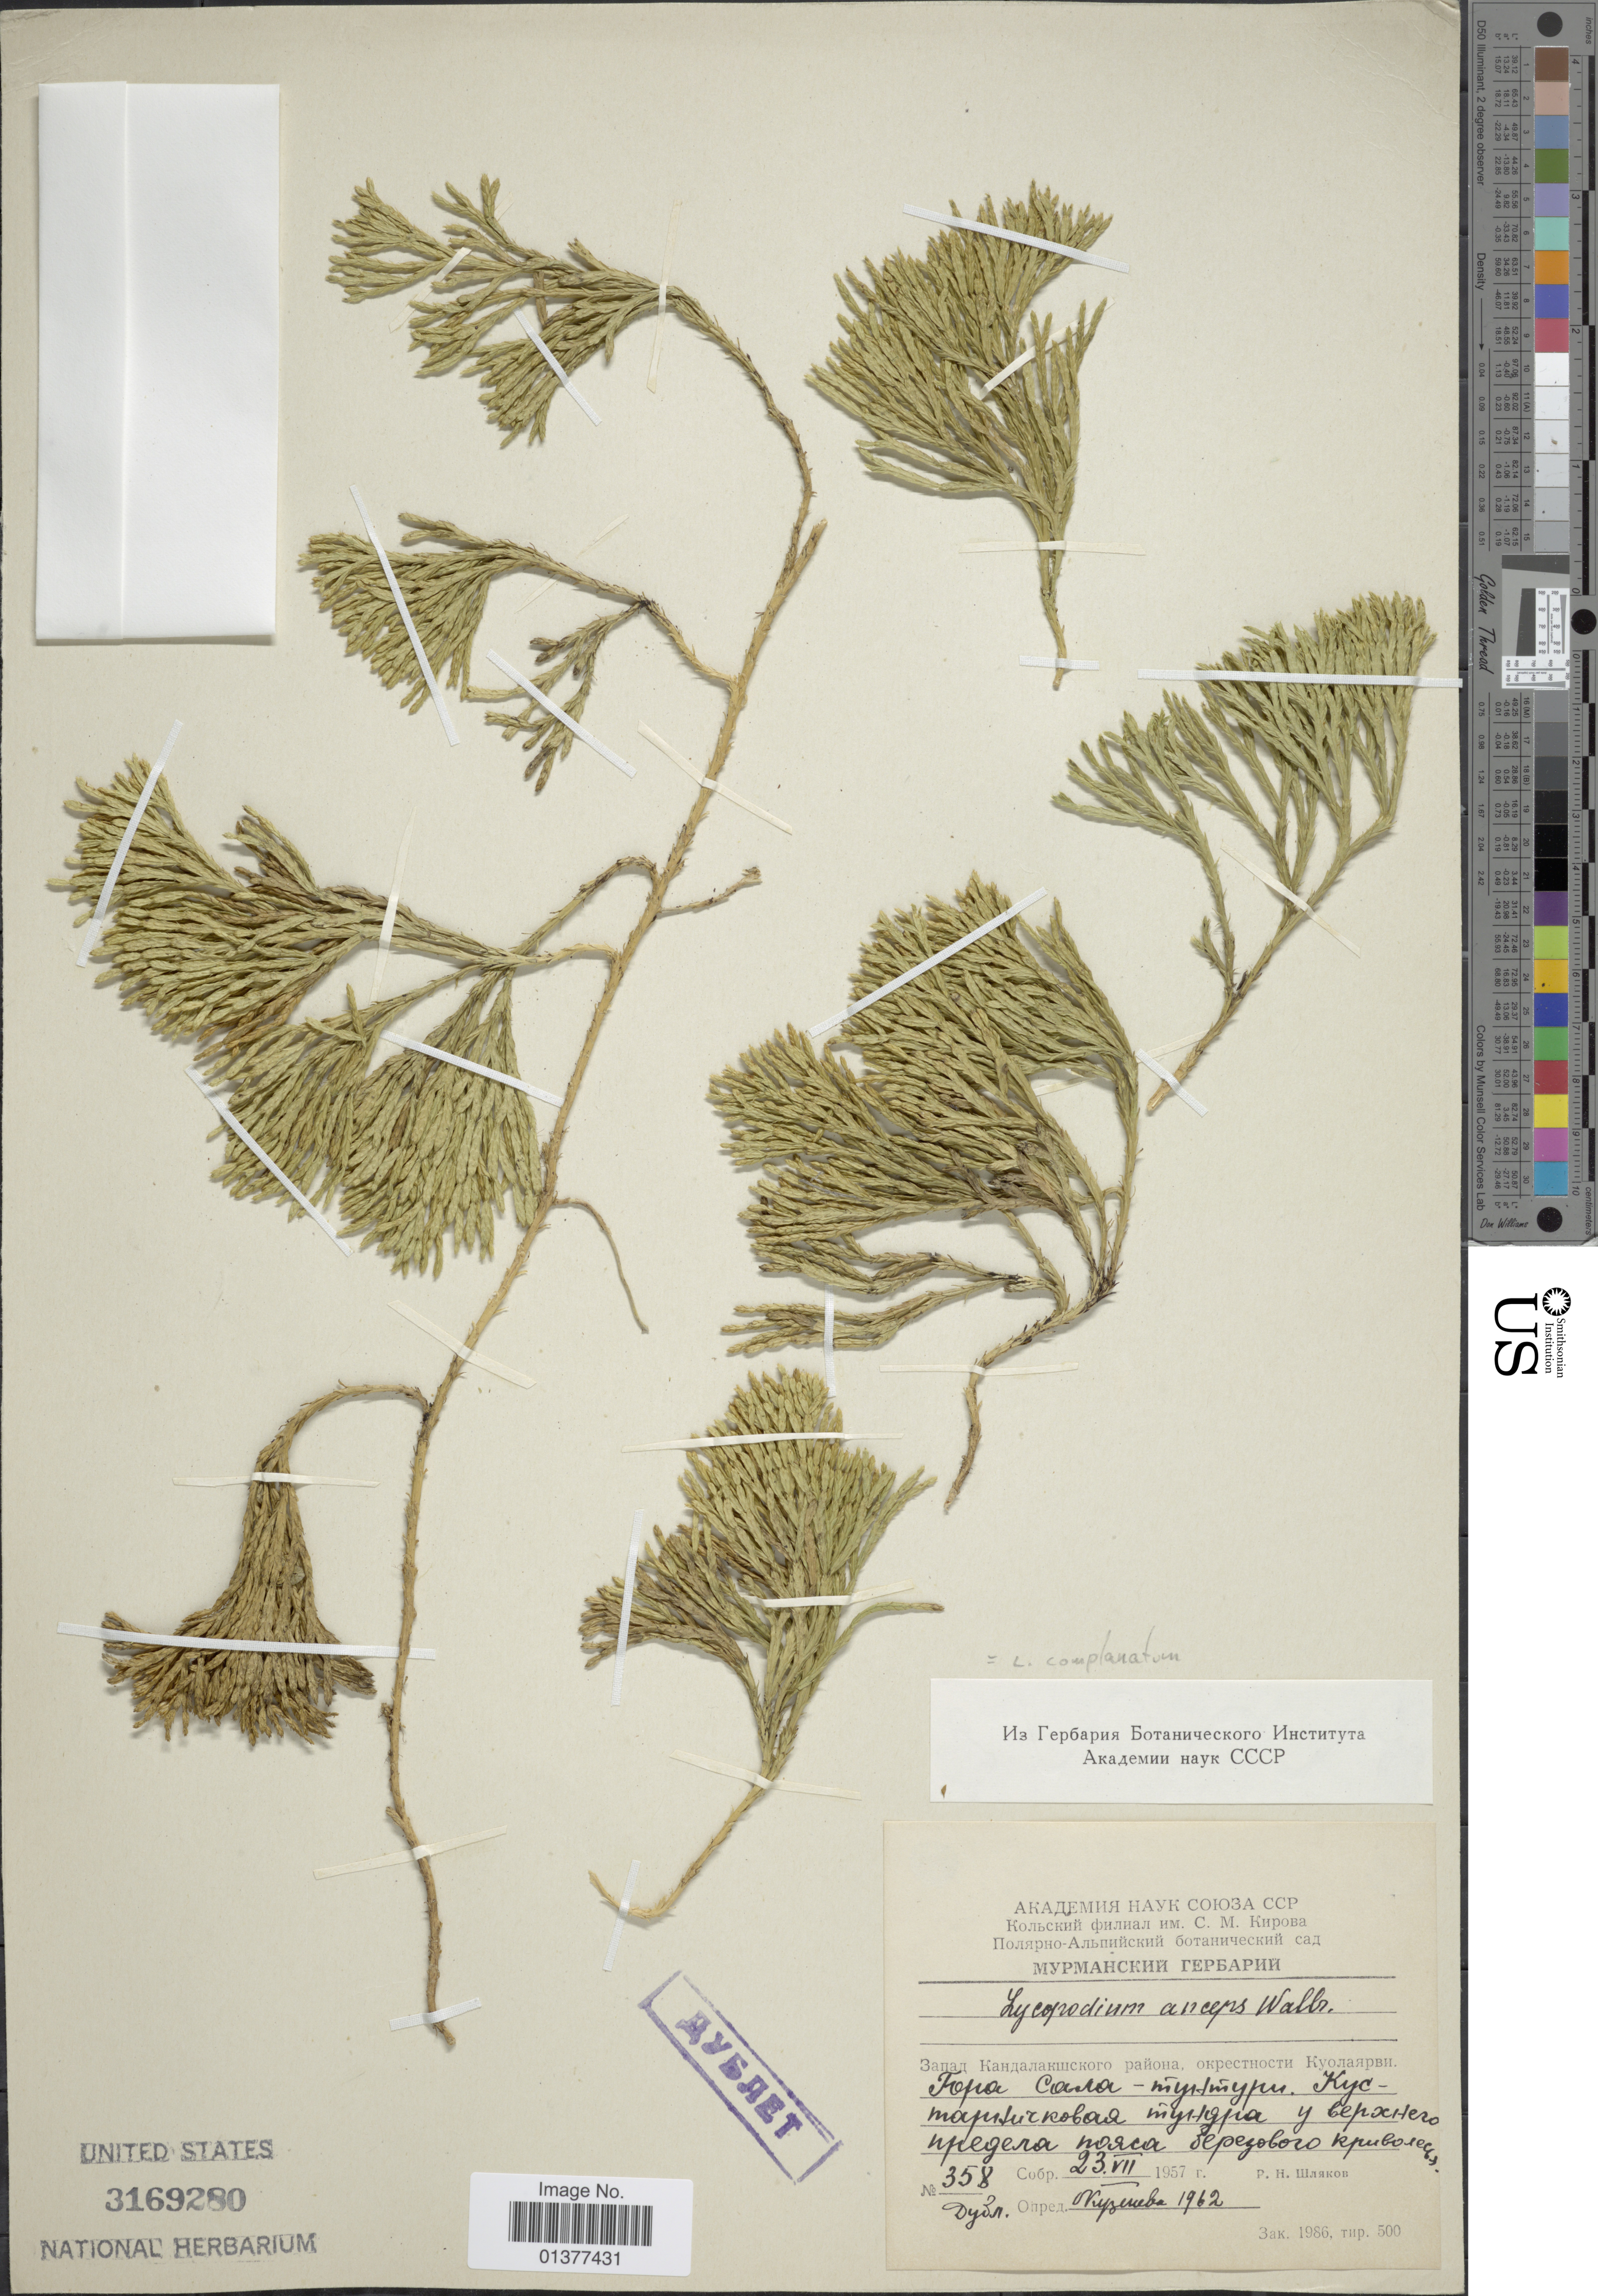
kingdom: Plantae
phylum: Tracheophyta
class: Lycopodiopsida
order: Lycopodiales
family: Lycopodiaceae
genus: Diphasiastrum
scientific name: Diphasiastrum complanatum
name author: (L.) Holub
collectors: R. Shlyakov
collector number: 358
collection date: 1957-07-23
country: Russian Federation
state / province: Murmansk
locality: East of District Kandalakshskiy, vicinity of Kuolayarvi.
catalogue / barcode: US 3169280